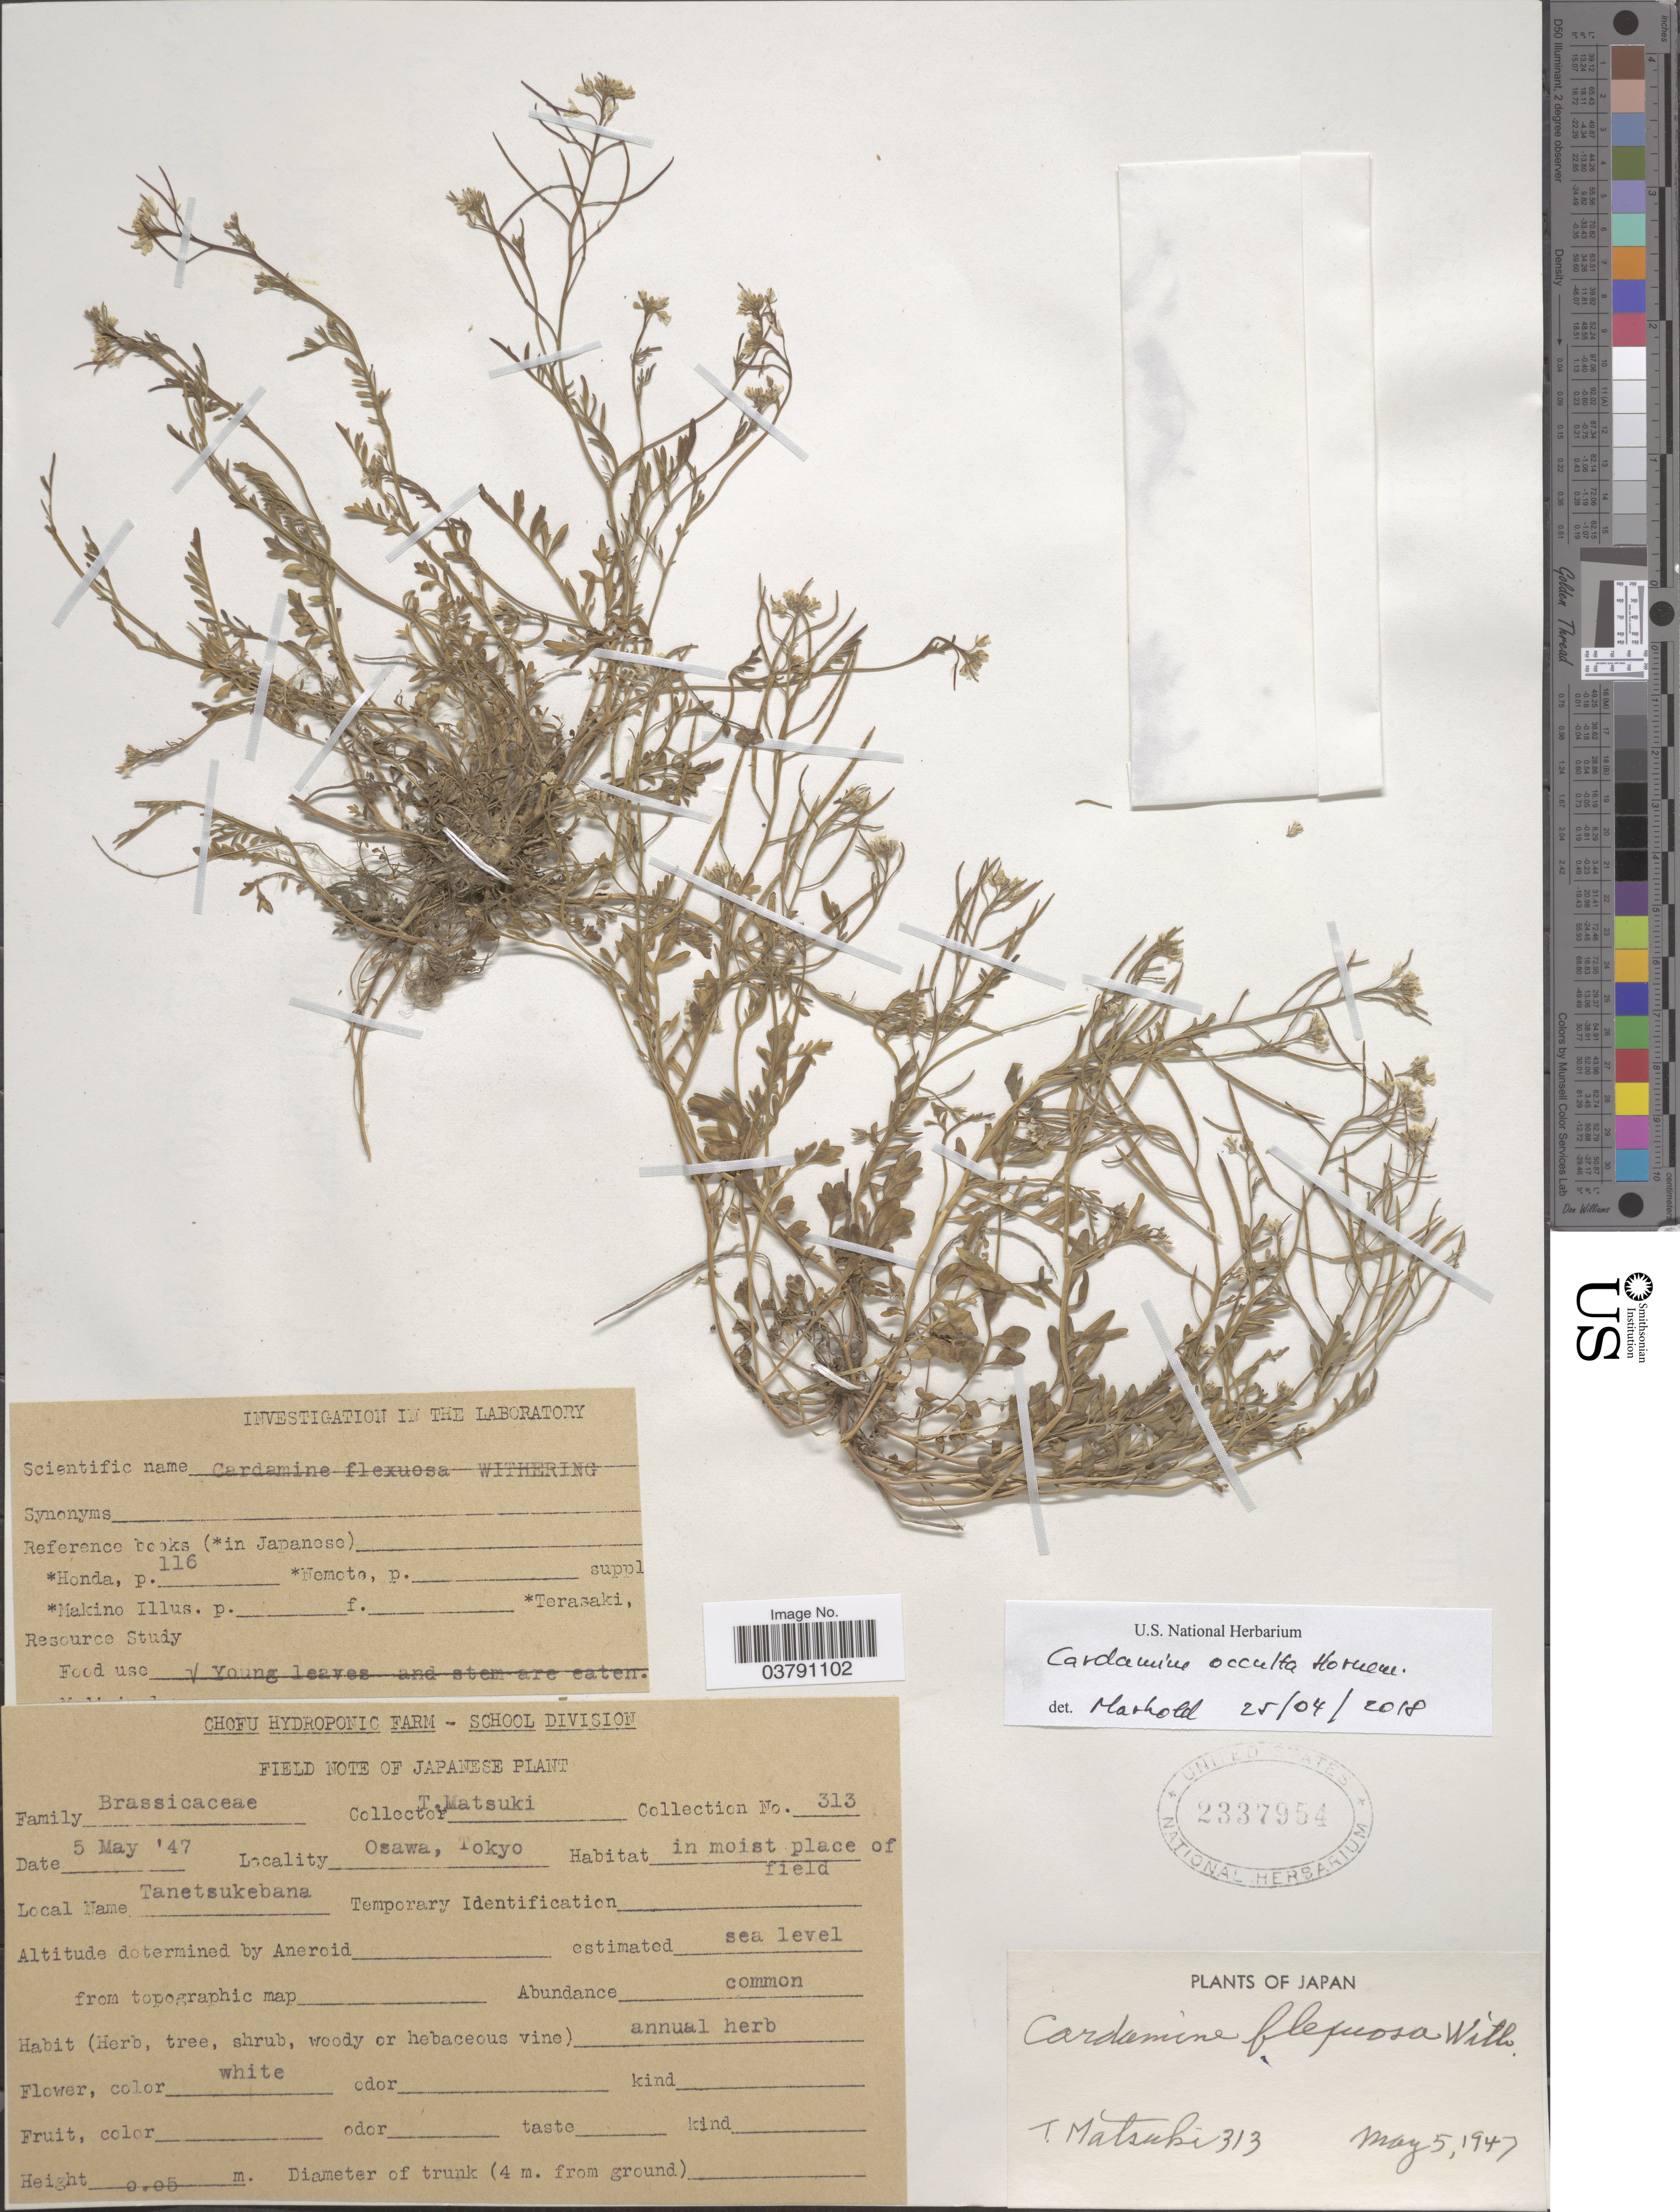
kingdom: Plantae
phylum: Tracheophyta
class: Magnoliopsida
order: Brassicales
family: Brassicaceae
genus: Cardamine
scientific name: Cardamine occulta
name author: Hornem.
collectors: T. Matsuki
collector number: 313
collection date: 1947-05-05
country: Japan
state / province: Tokyo, Federal City of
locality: Osawa.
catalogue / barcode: US 2337954